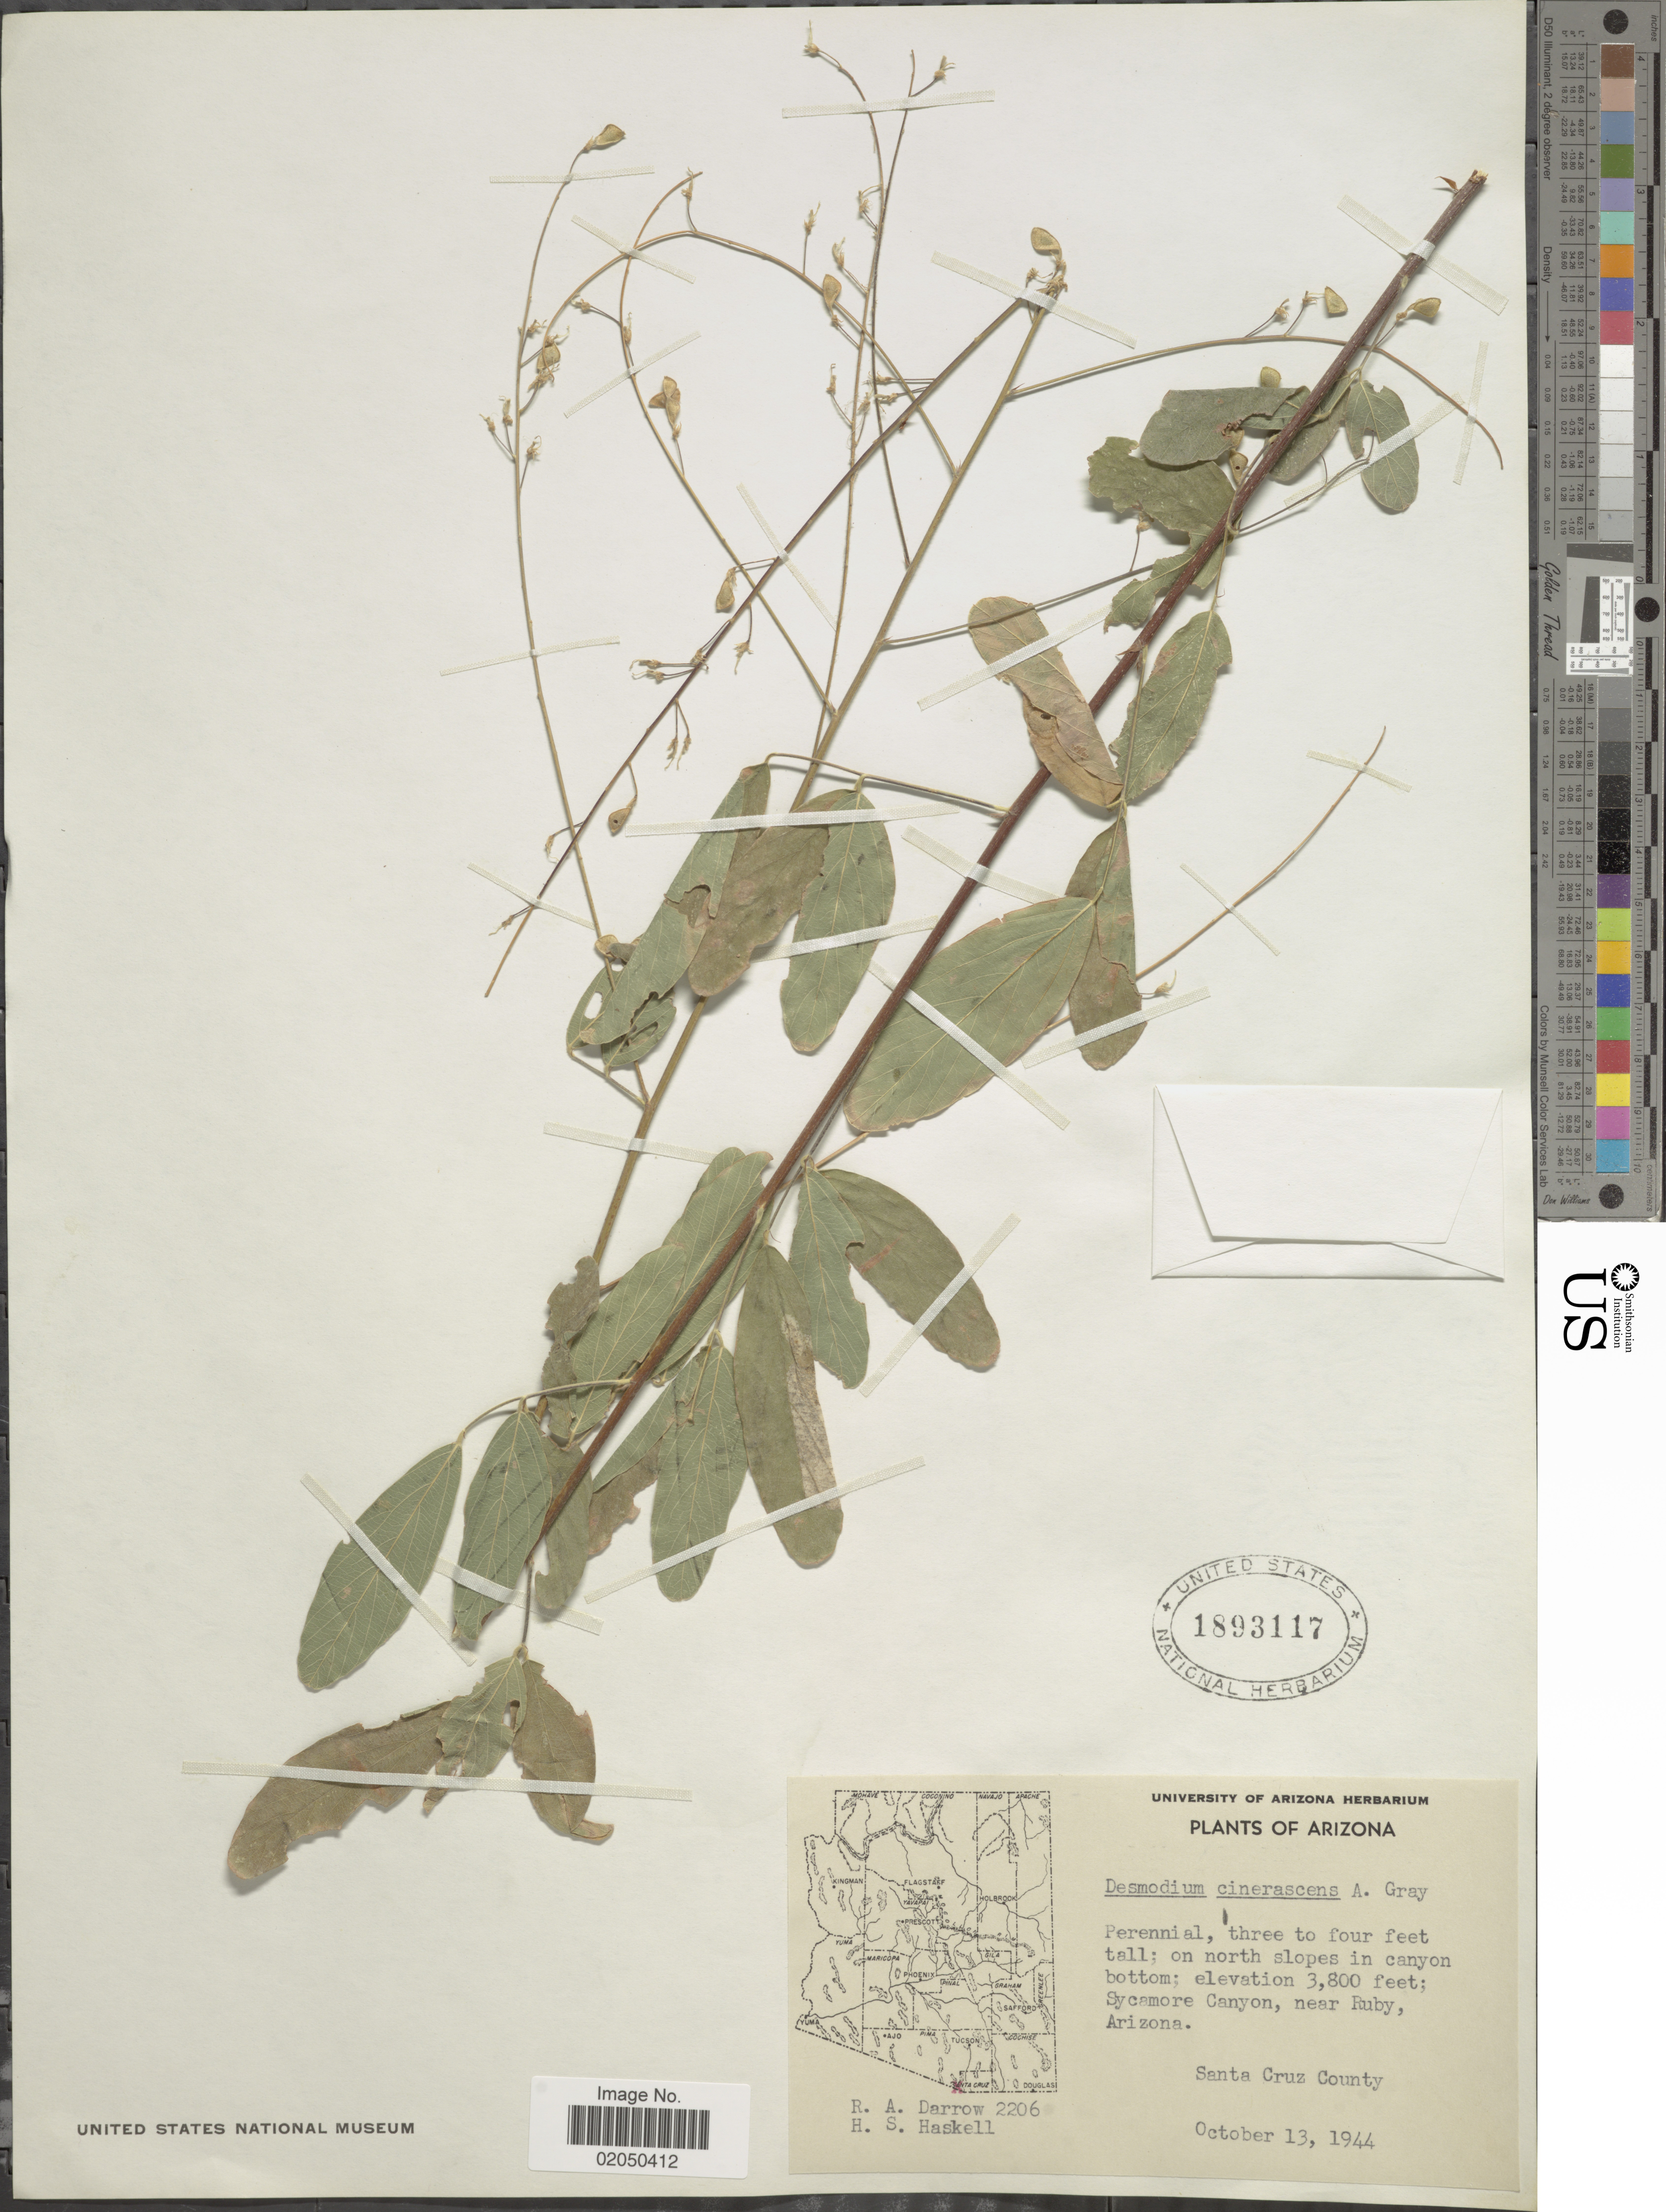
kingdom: Plantae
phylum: Tracheophyta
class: Magnoliopsida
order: Fabales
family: Fabaceae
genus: Desmodium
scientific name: Desmodium cinerascens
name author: A. Gray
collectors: R. A. Darrow & H. Haskell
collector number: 2206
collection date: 1944-10-13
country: United States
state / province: Arizona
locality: On north slopes in canyon bottom, Sycamore Canyon, near Ruby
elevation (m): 1158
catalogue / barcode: US 1893117